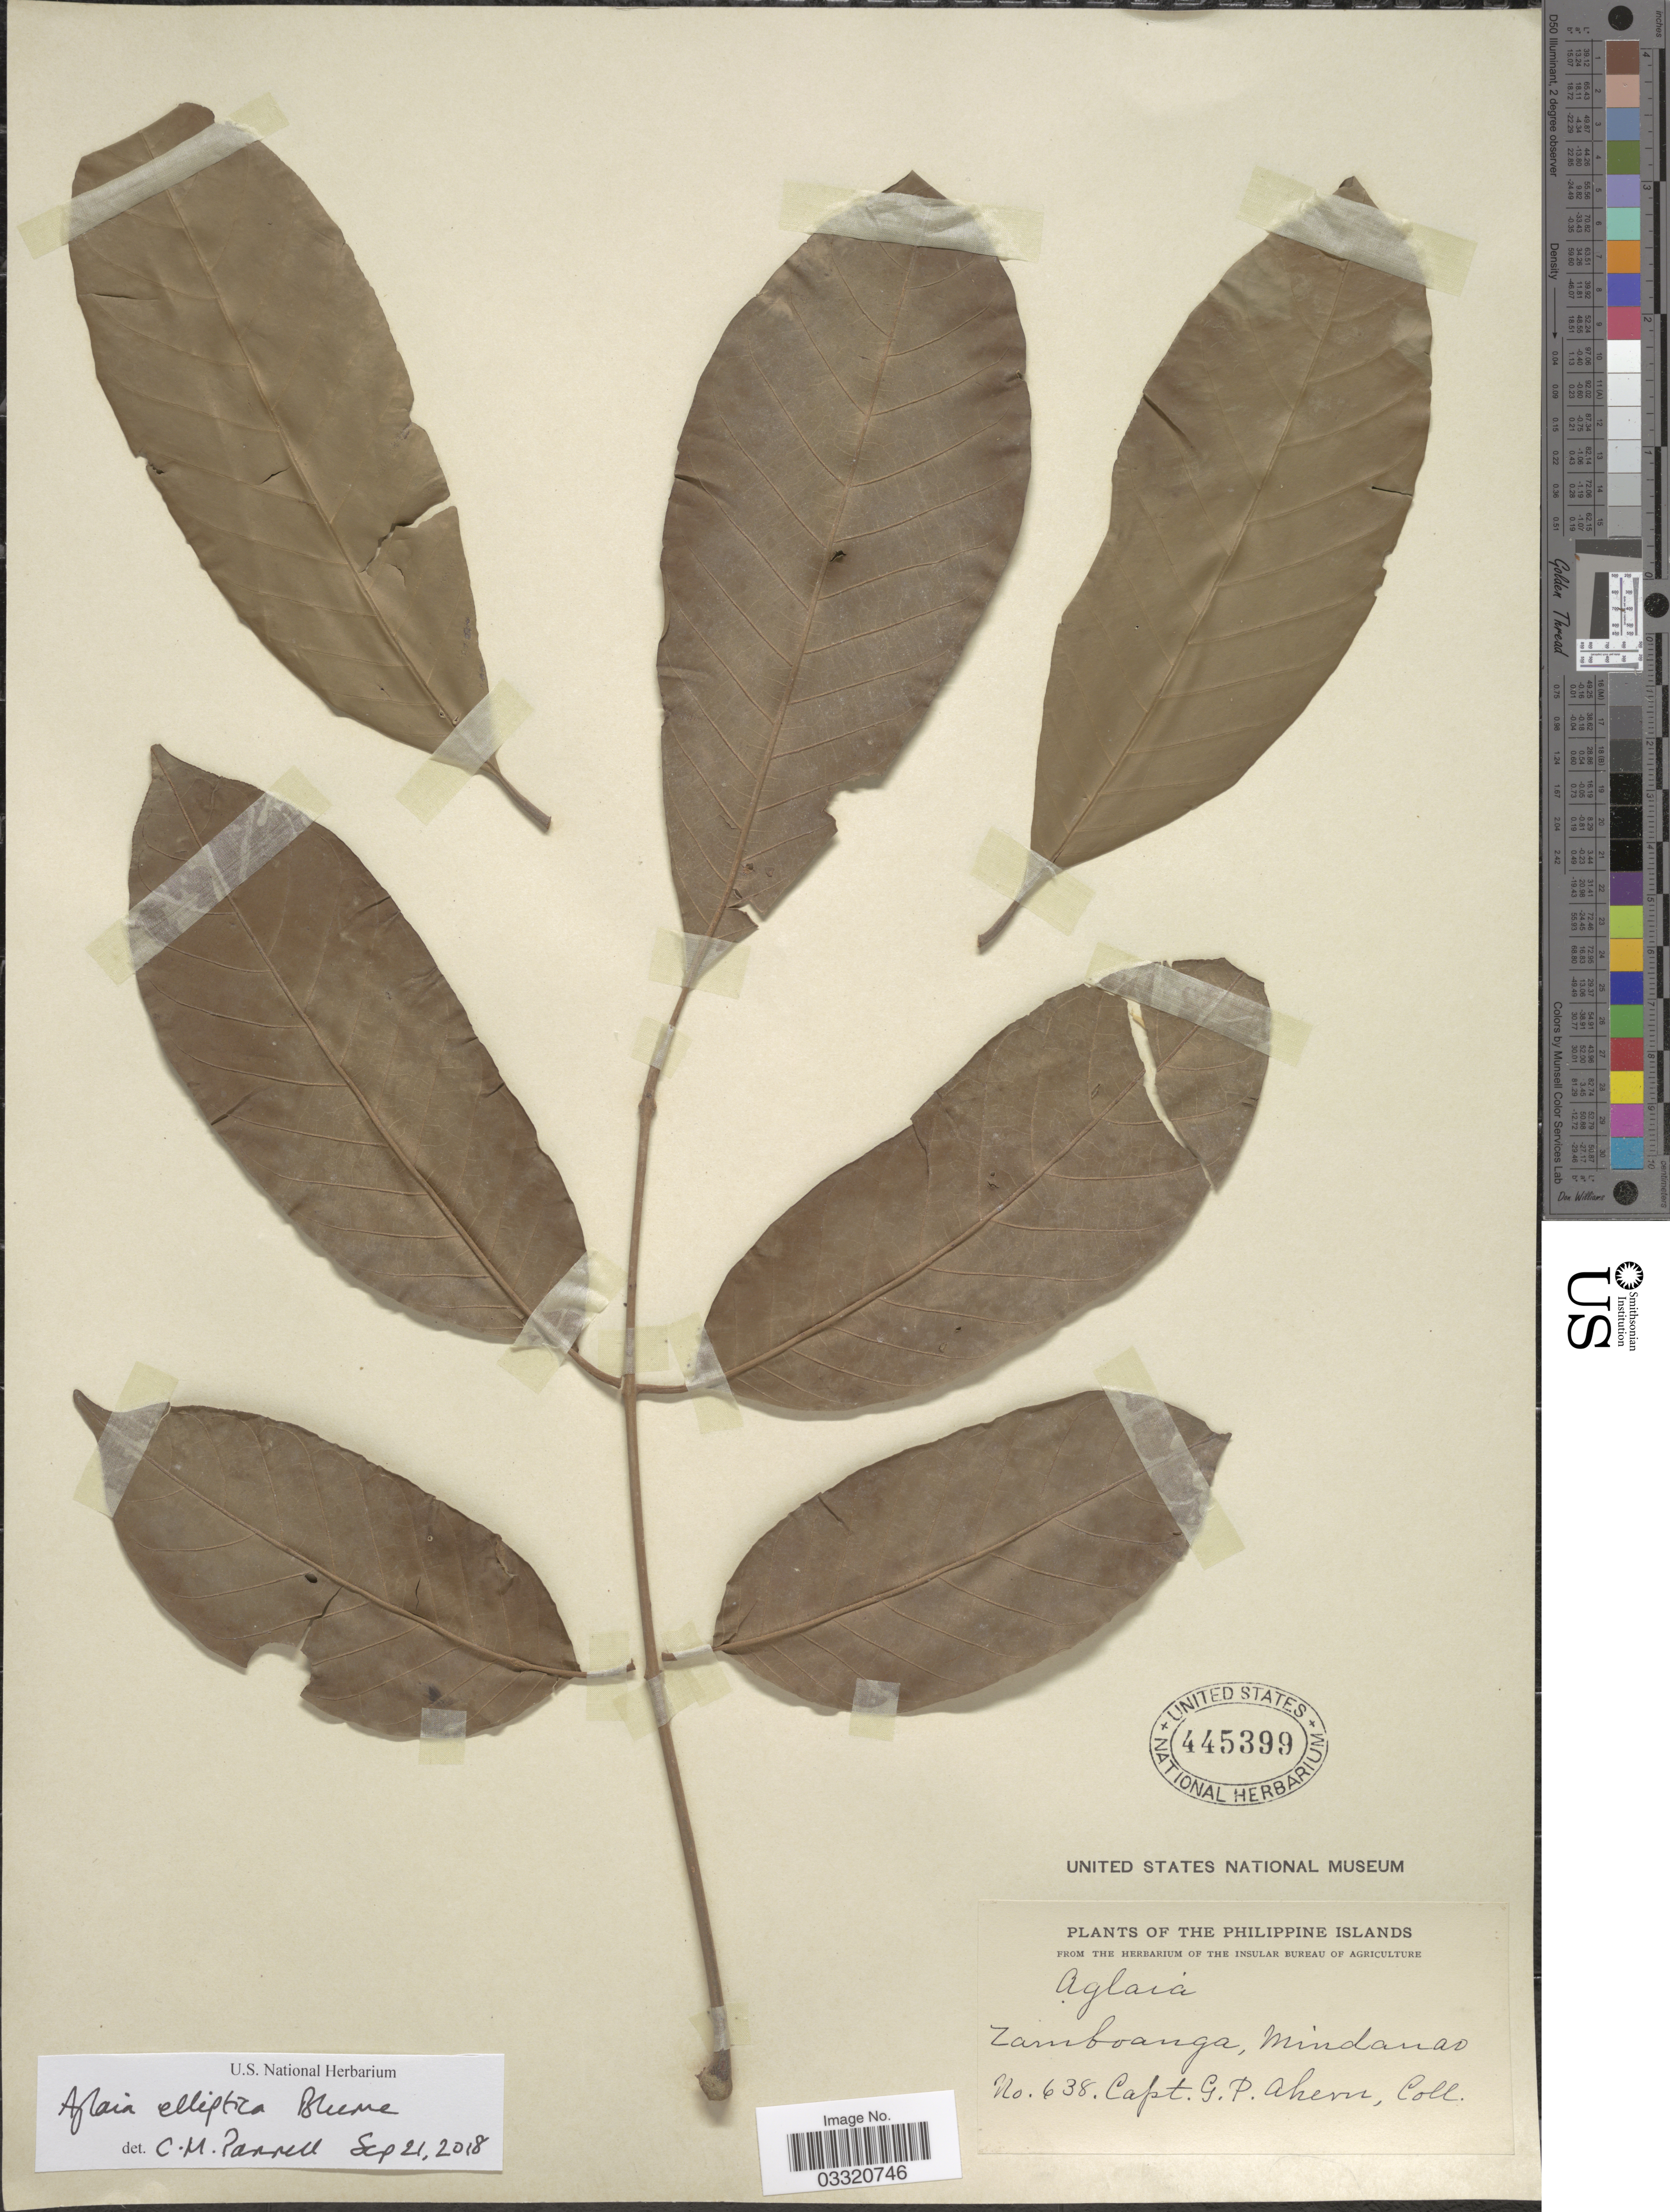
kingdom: Plantae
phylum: Tracheophyta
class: Magnoliopsida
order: Sapindales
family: Meliaceae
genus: Aglaia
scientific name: Aglaia elliptica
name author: Blume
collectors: G. Ahern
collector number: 638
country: Philippines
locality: Zamboanga, Mindanao.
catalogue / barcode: US 445399